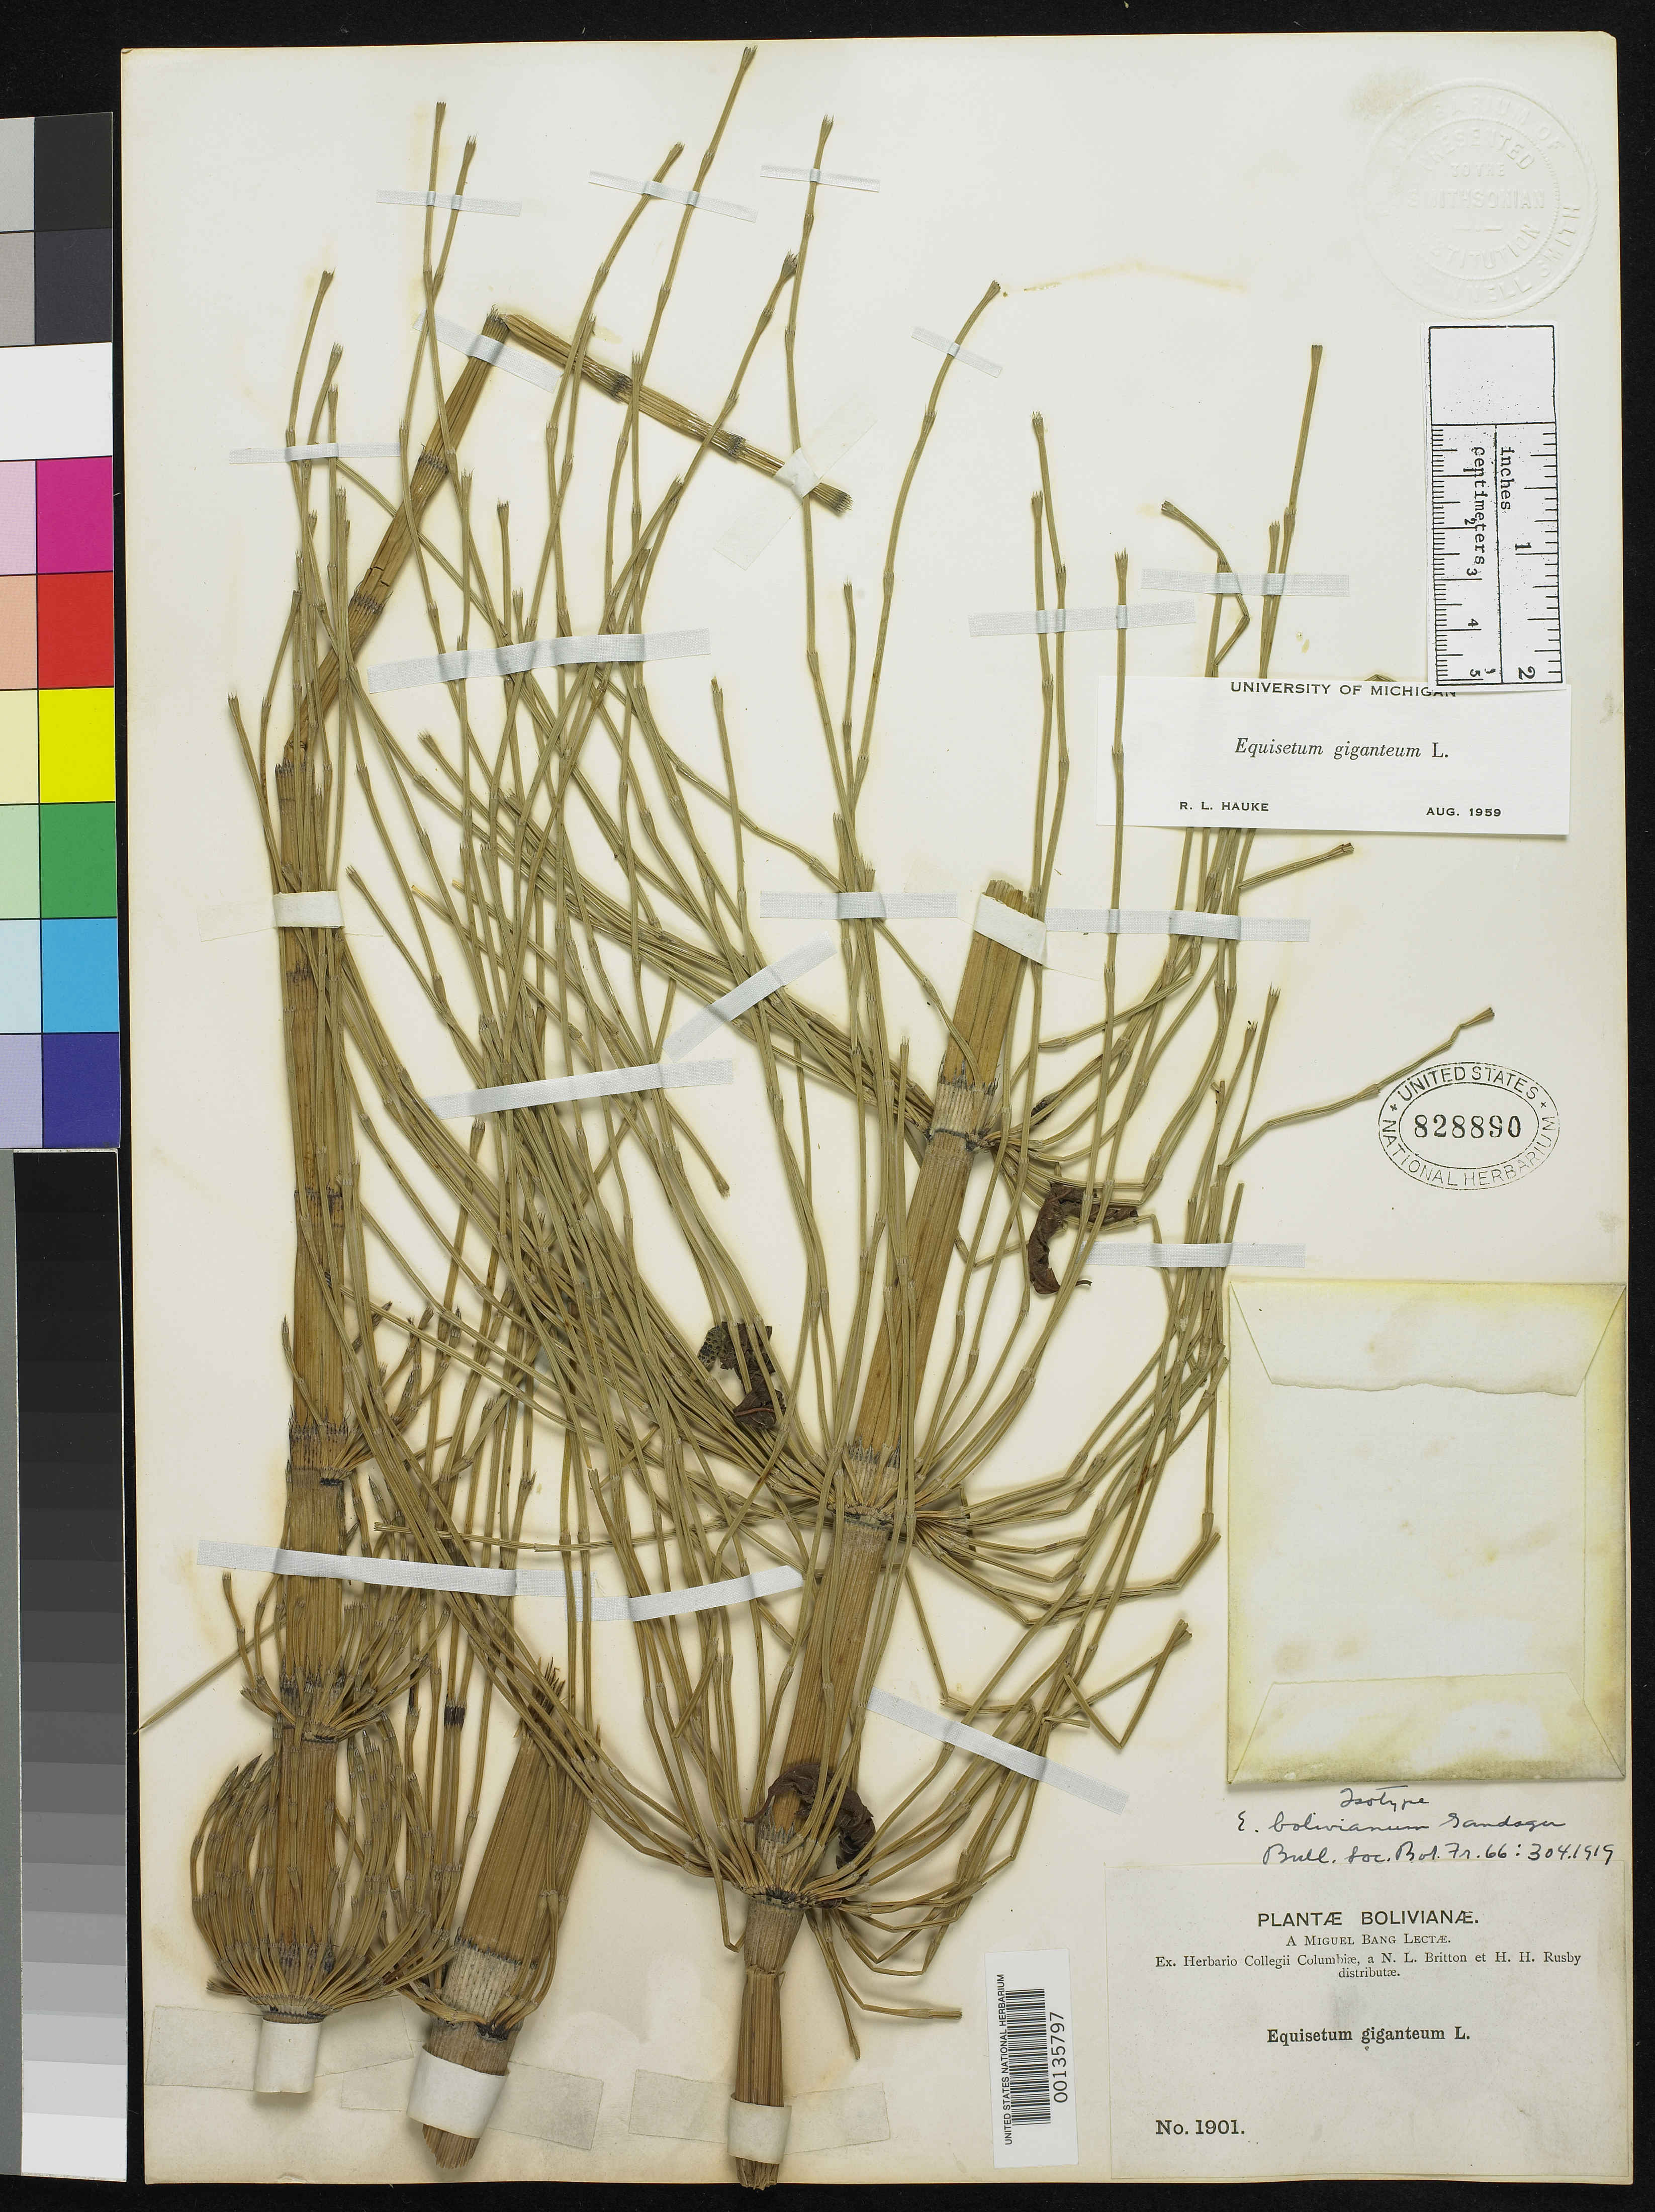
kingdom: Plantae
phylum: Tracheophyta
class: Polypodiopsida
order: Equisetales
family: Equisetaceae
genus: Equisetum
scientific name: Equisetum bolivianum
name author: Gand.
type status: Type Collection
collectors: M. Bang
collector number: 1901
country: Bolivia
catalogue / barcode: US 828890